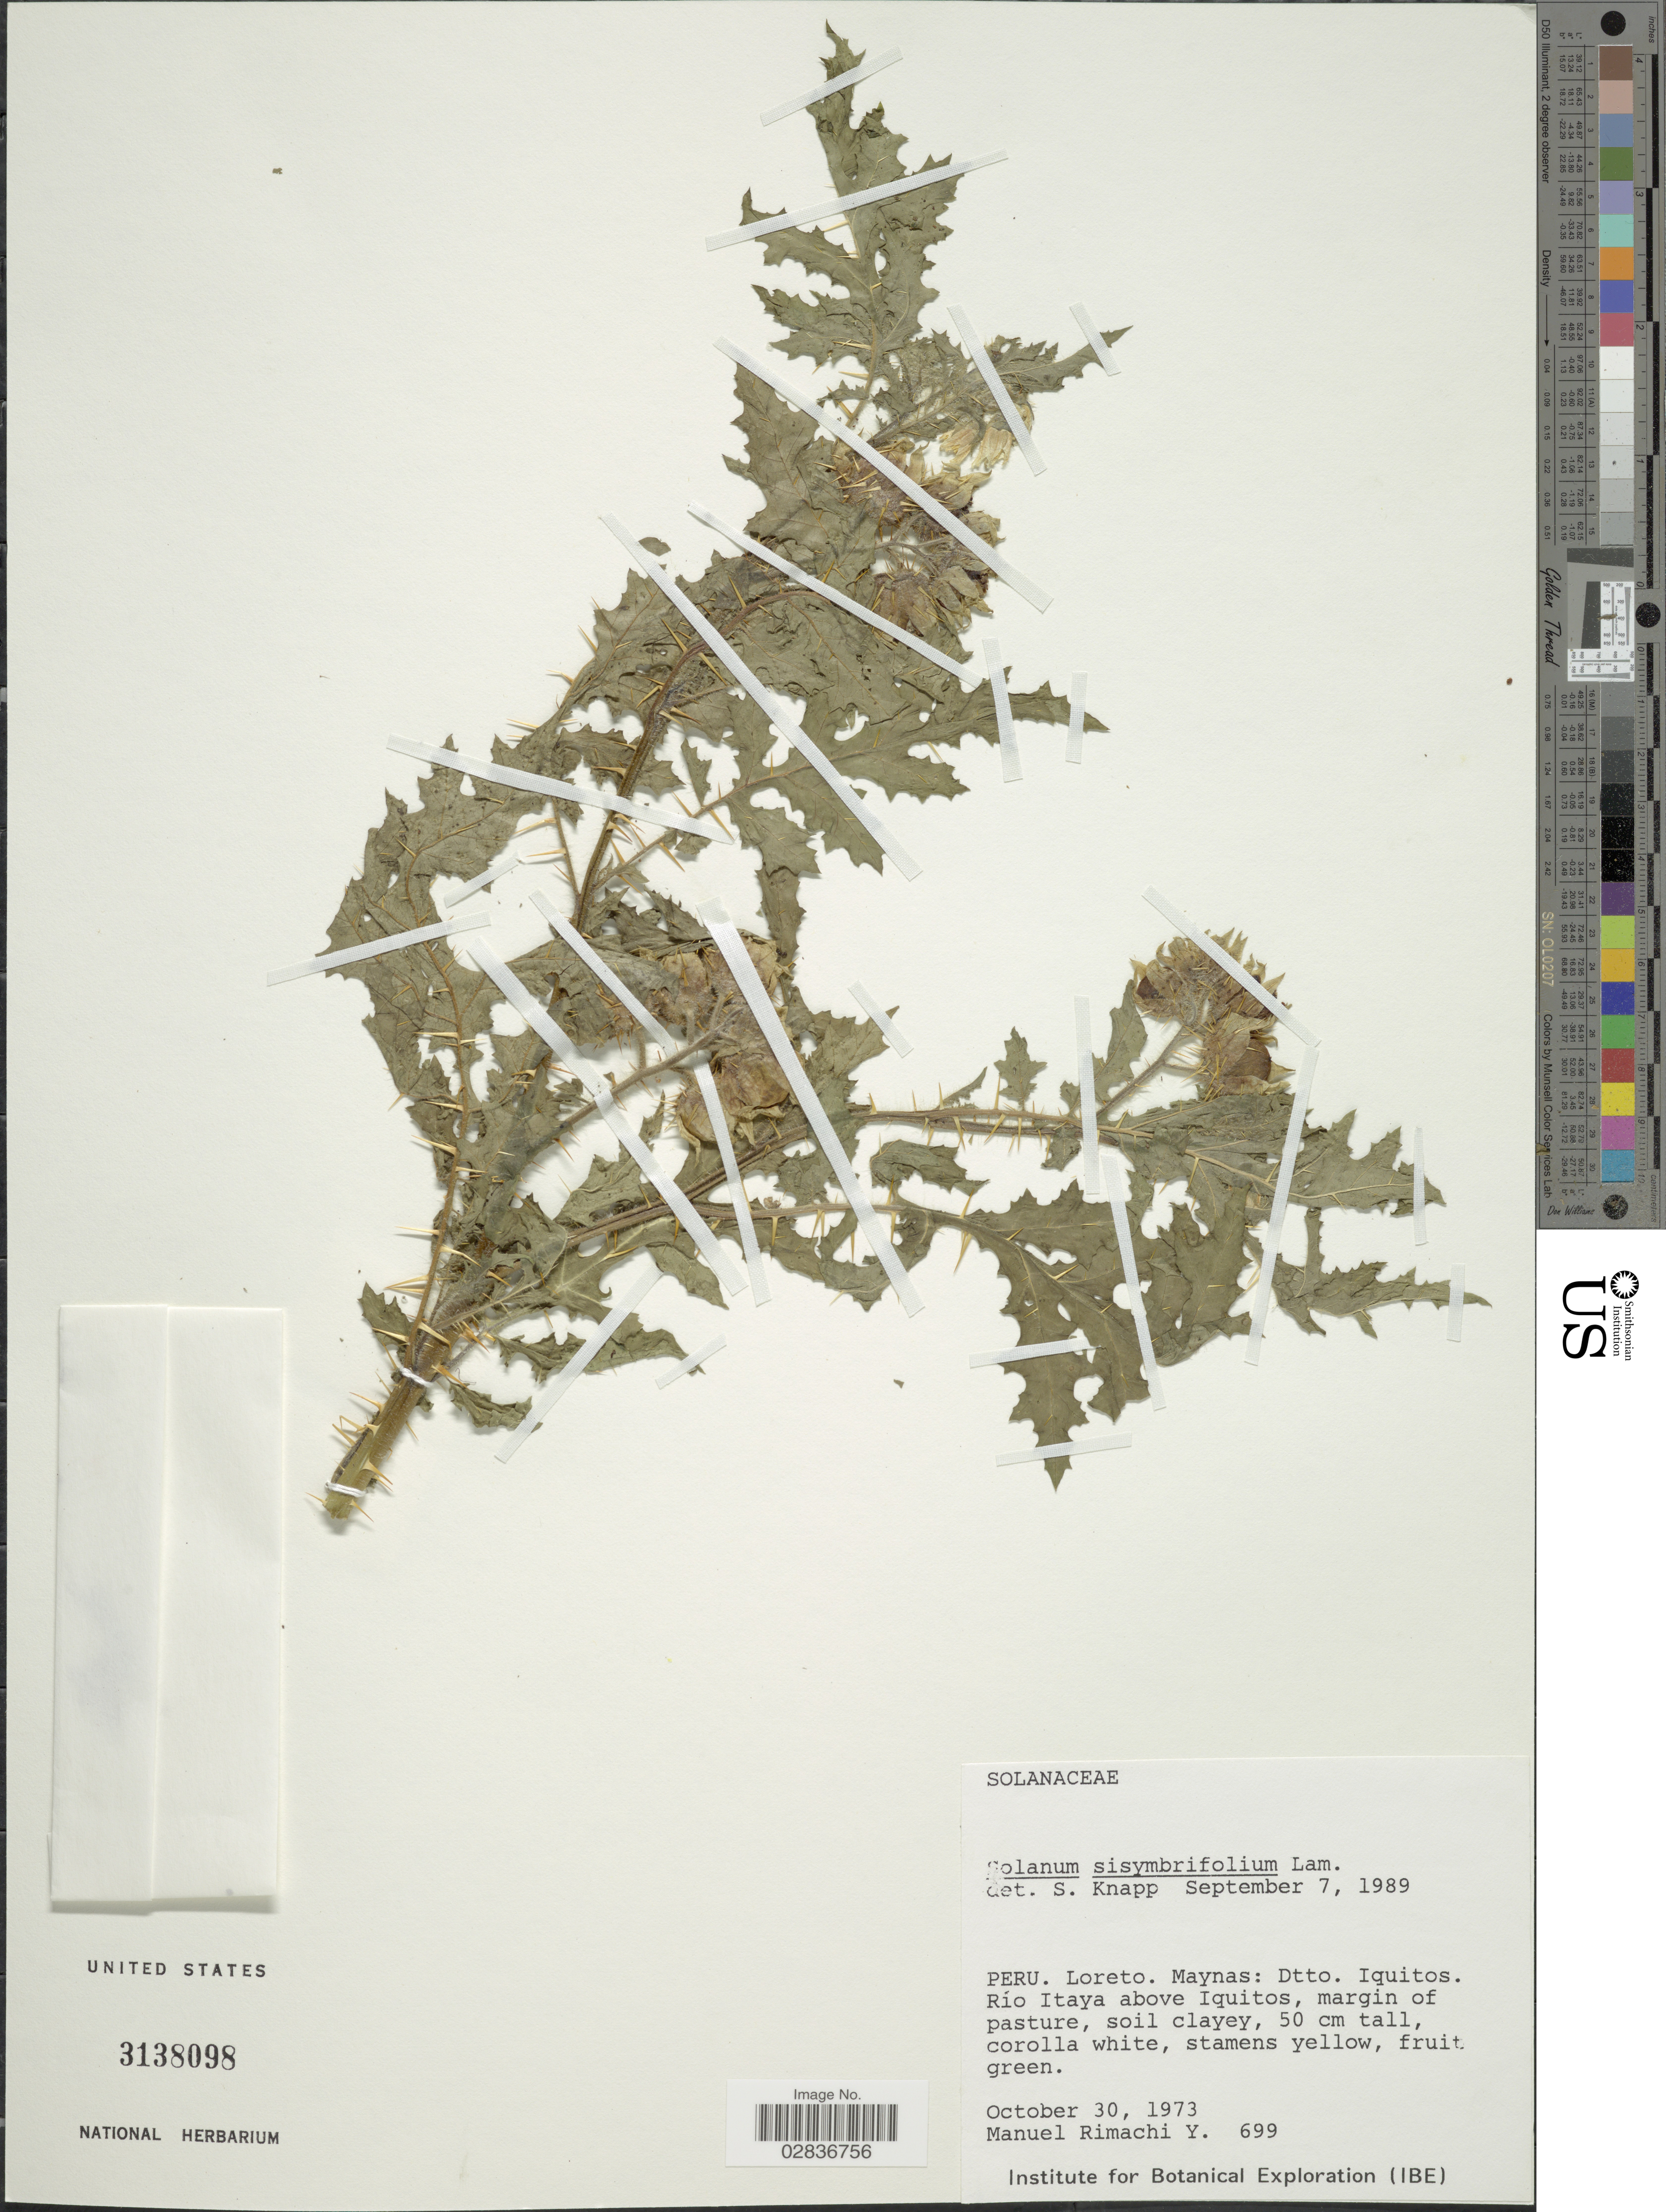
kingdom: Plantae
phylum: Tracheophyta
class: Magnoliopsida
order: Solanales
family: Solanaceae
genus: Solanum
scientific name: Solanum sisymbriifolium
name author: Lam.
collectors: M. Rimachi Y.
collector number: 699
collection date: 1973-10-30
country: Peru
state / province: Loreto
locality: Loreto. Maynas: Dtto. Iquitos. Río Itaya above Iquitos, margin of pasture.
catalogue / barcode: US 3138098